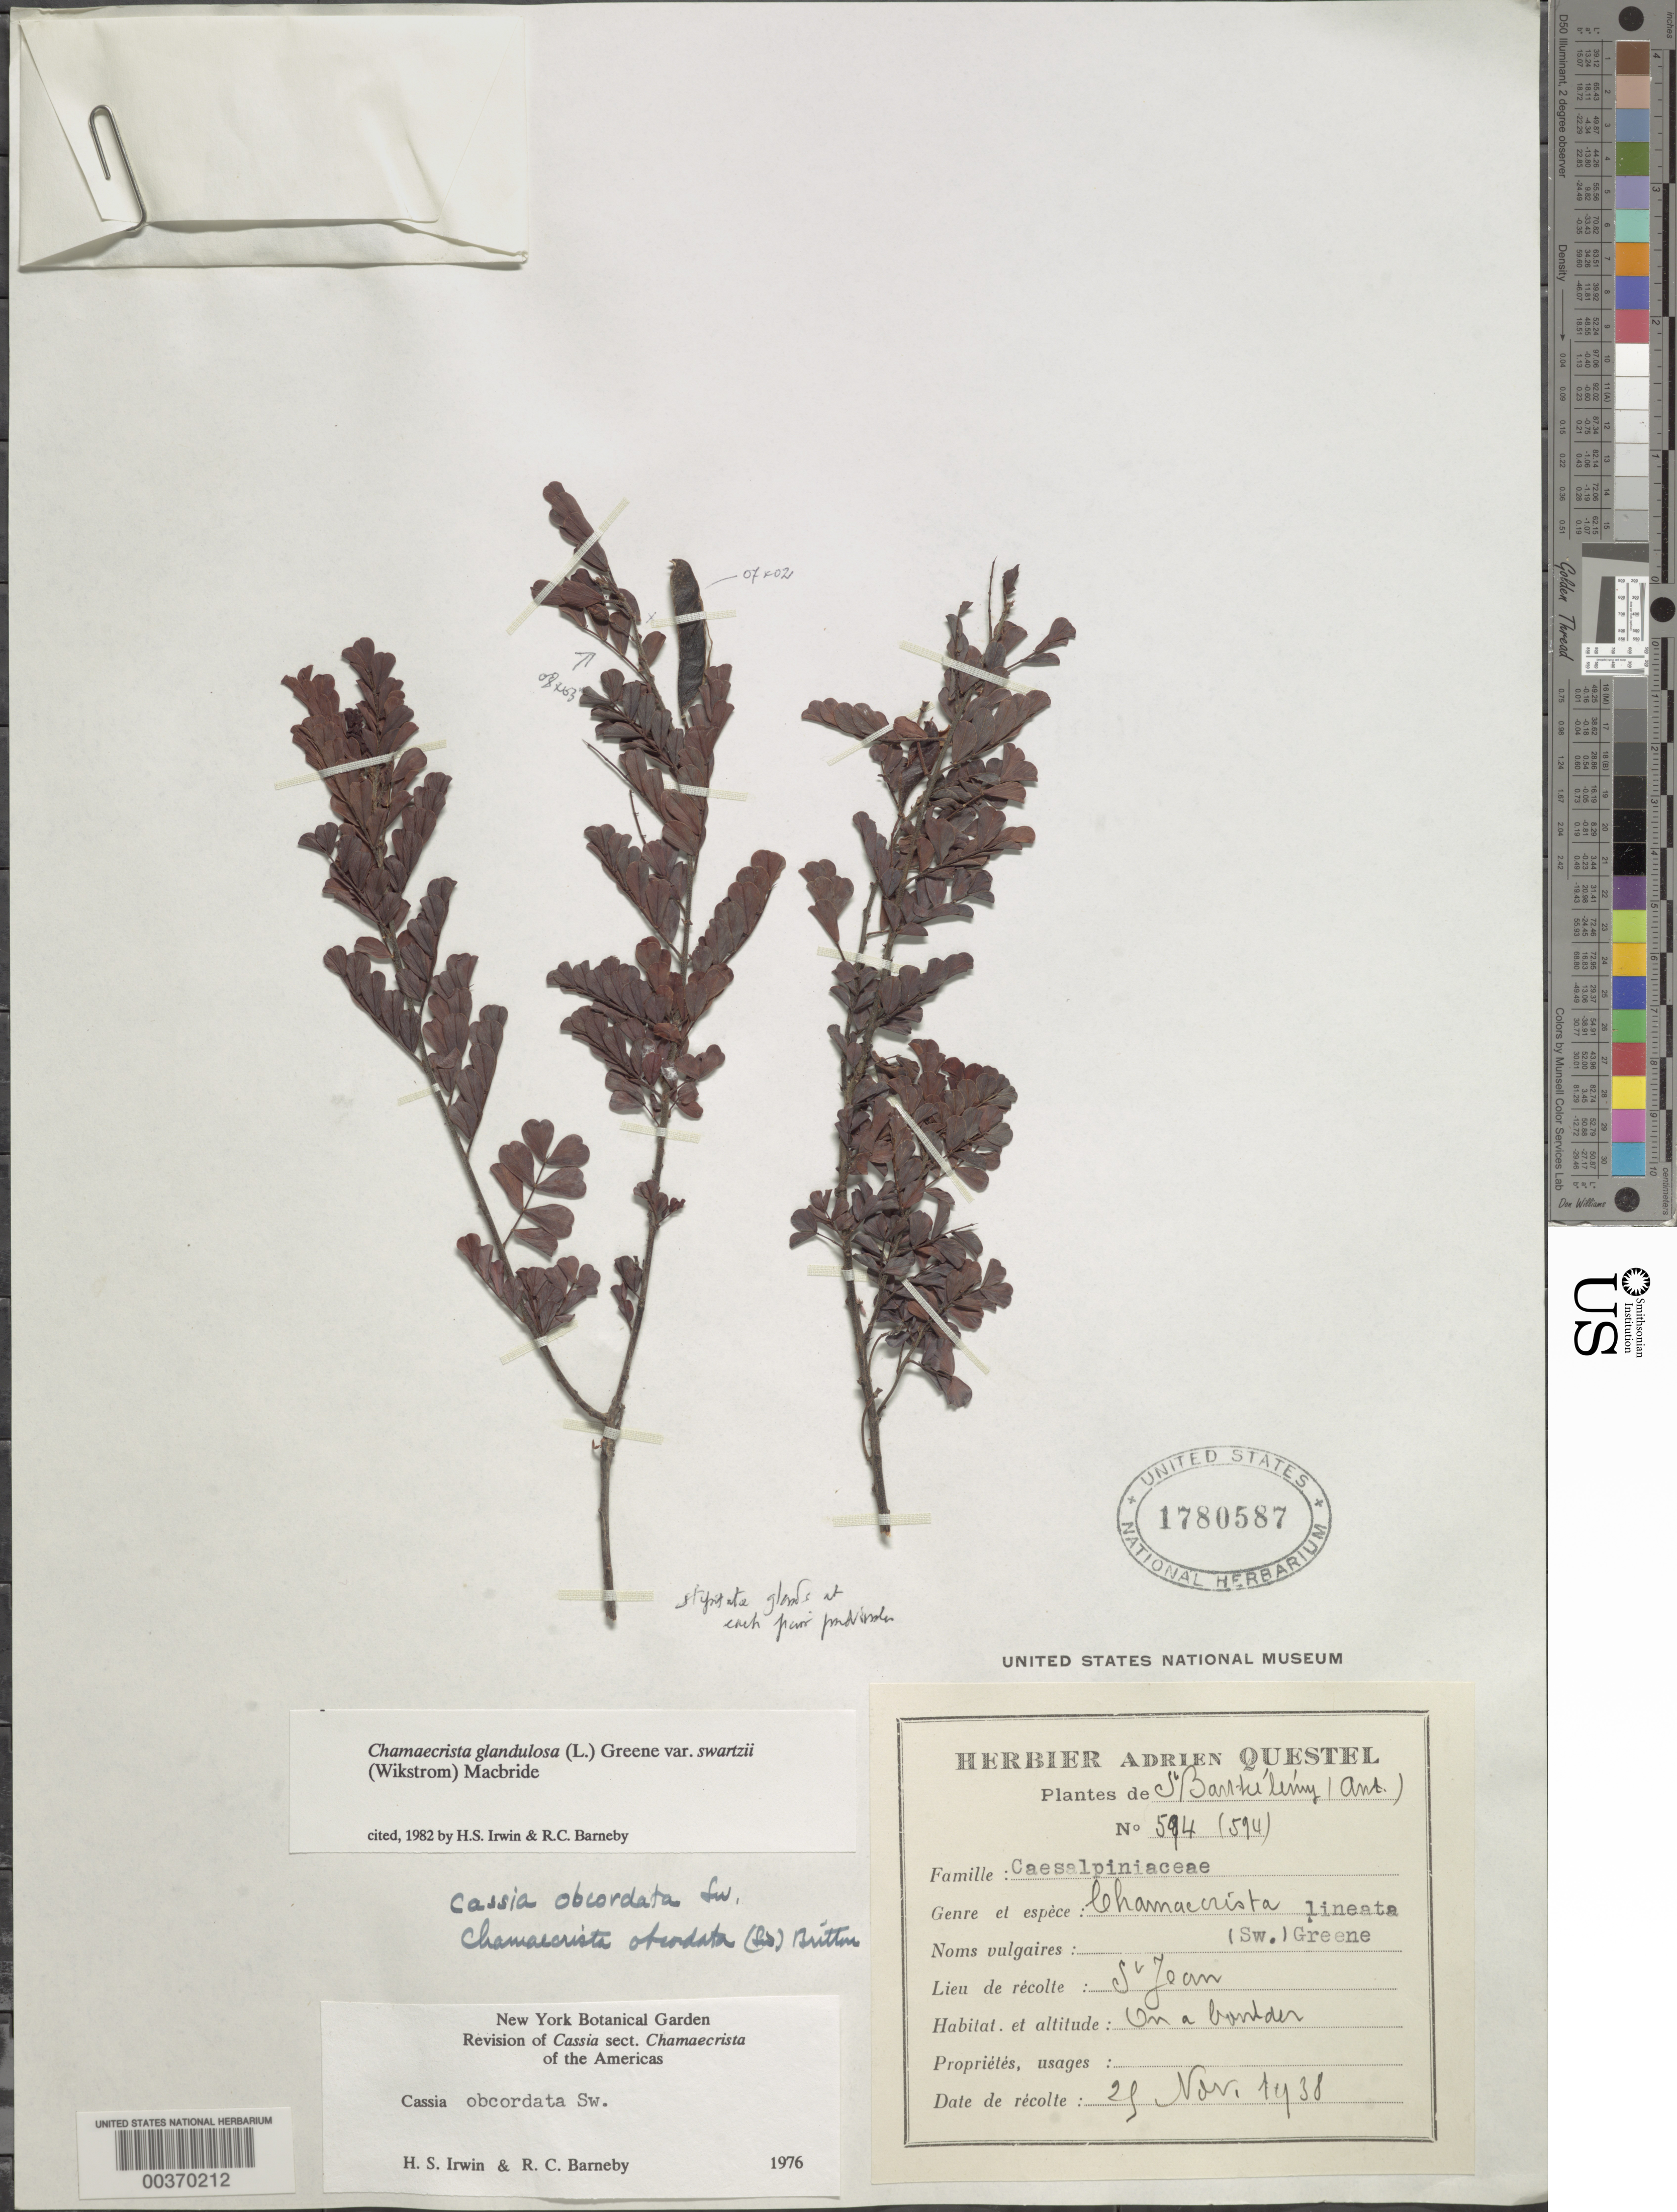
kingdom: Plantae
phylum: Tracheophyta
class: Magnoliopsida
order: Fabales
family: Fabaceae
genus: Chamaecrista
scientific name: Chamaecrista glandulosa var. swartzii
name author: (Wikstr.) H.S. Irwin & Barneby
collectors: A. Questel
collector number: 594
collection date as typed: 25 Nov 1938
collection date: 1938-11-25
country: Saint Barthélemy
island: St. Barthélemy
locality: St. jean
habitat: On a boulder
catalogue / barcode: US 1780587